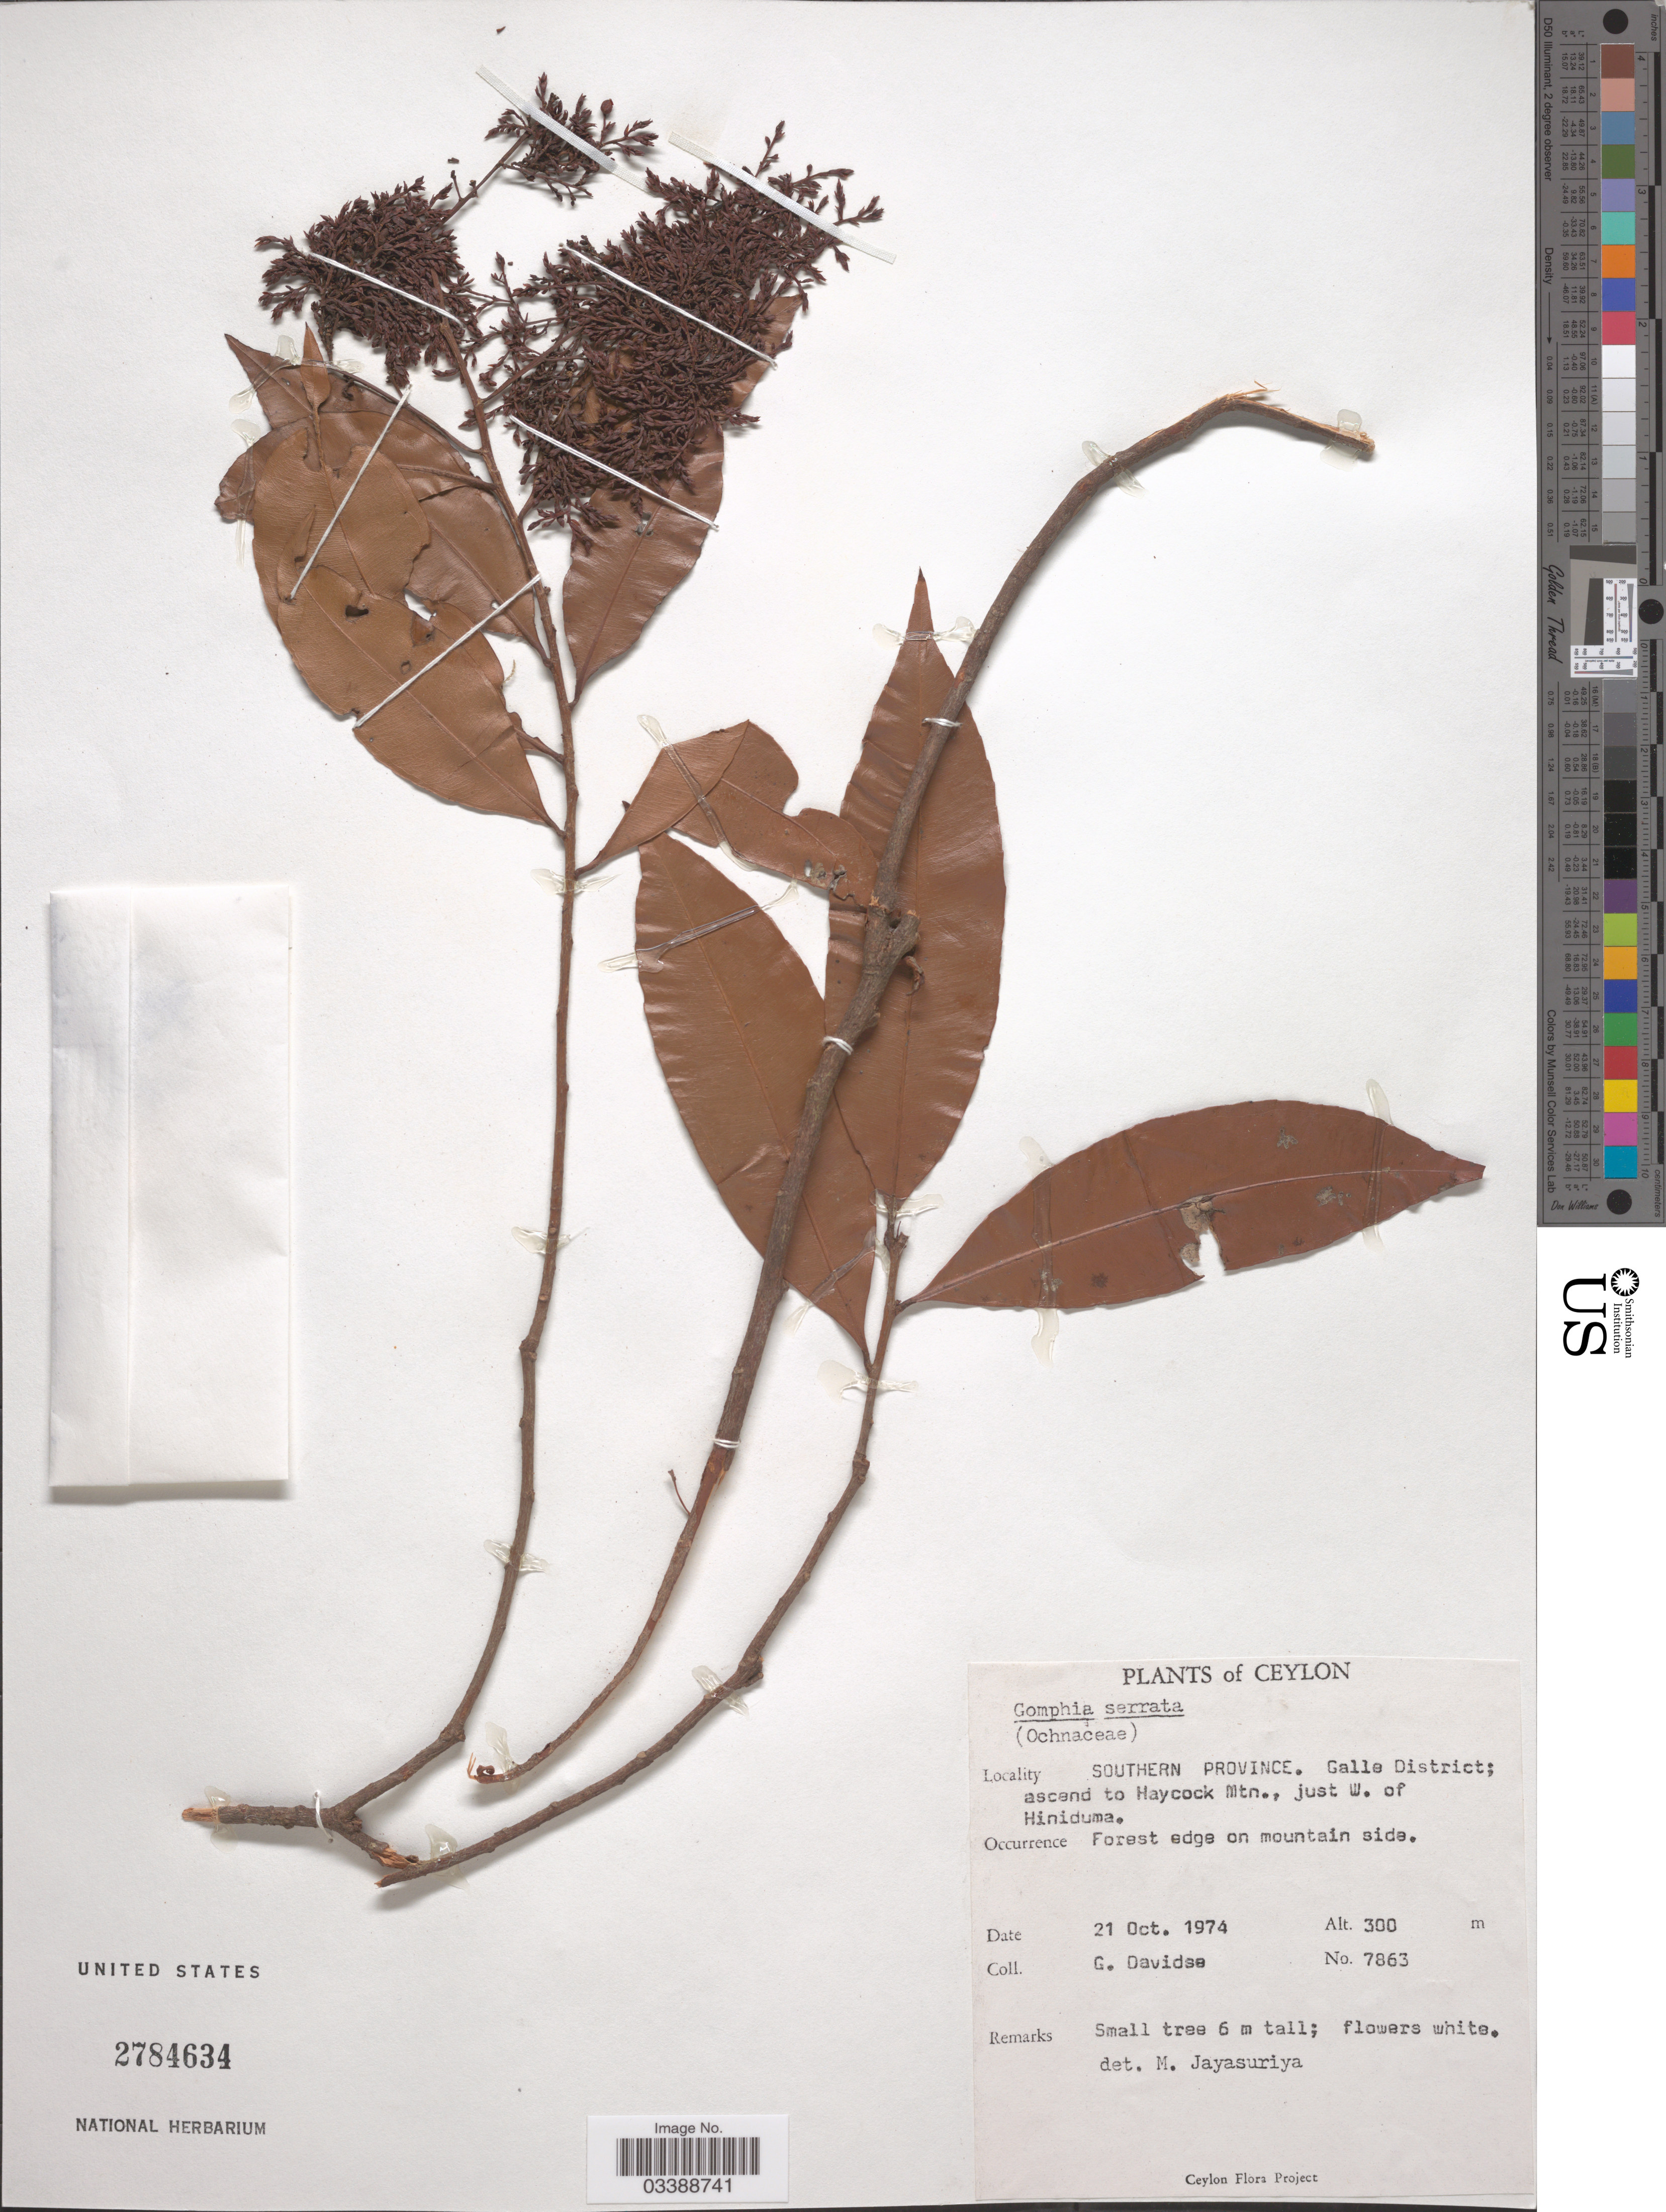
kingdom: Plantae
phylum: Tracheophyta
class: Magnoliopsida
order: Malpighiales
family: Ochnaceae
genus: Campylospermum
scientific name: Campylospermum serratum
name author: (Gaertn.) Bittrich & M.C.E. Amaral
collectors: G. Davidse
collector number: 7863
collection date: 1974-10-21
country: Sri Lanka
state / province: Southern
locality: Ceylon. Galle District; ascend to Haycock Mtn., just W. of Hiniduma.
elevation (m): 300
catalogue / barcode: US 2784634